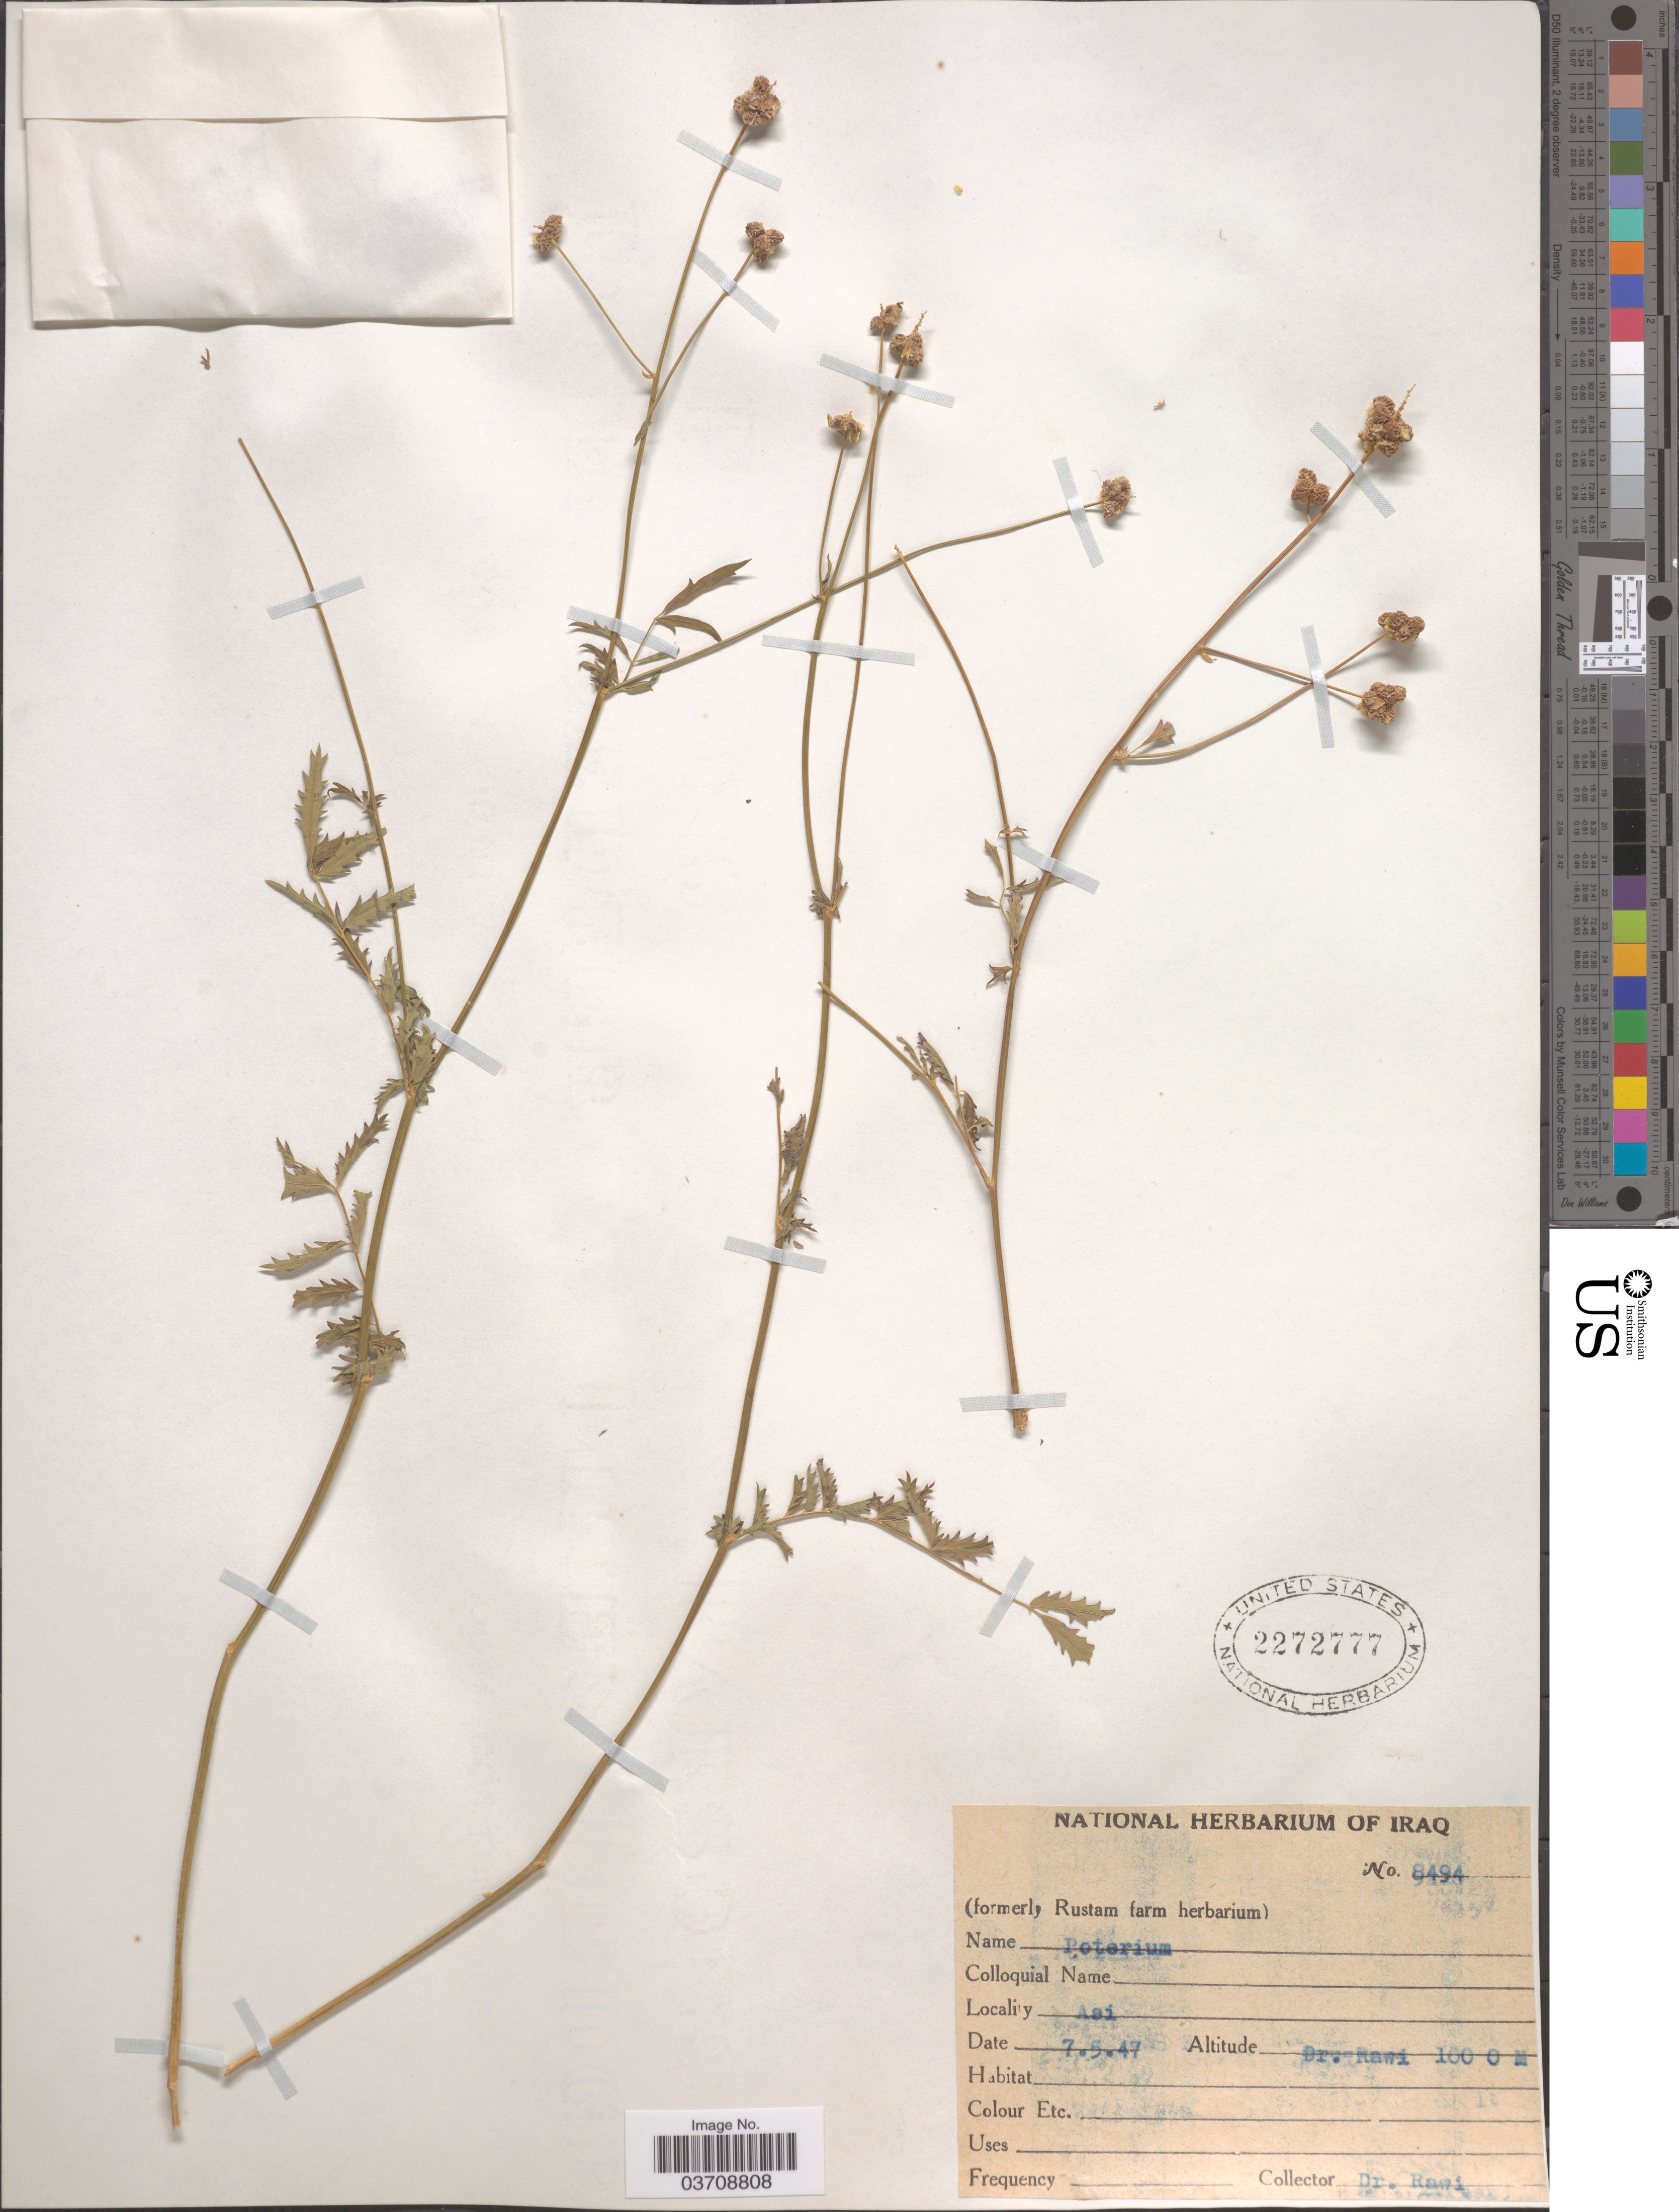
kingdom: Plantae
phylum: Tracheophyta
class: Magnoliopsida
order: Rosales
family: Rosaceae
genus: Sanguisorba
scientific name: Sanguisorba sp.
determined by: Strong, Mark T., (BOT), Smithsonian Institution - National Museum of Natural History (UNITED STATES)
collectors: -. Rawi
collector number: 8494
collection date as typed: Transcribed d/m/y: 7/5/47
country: Iraq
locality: Asi.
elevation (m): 1000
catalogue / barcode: US 2272777